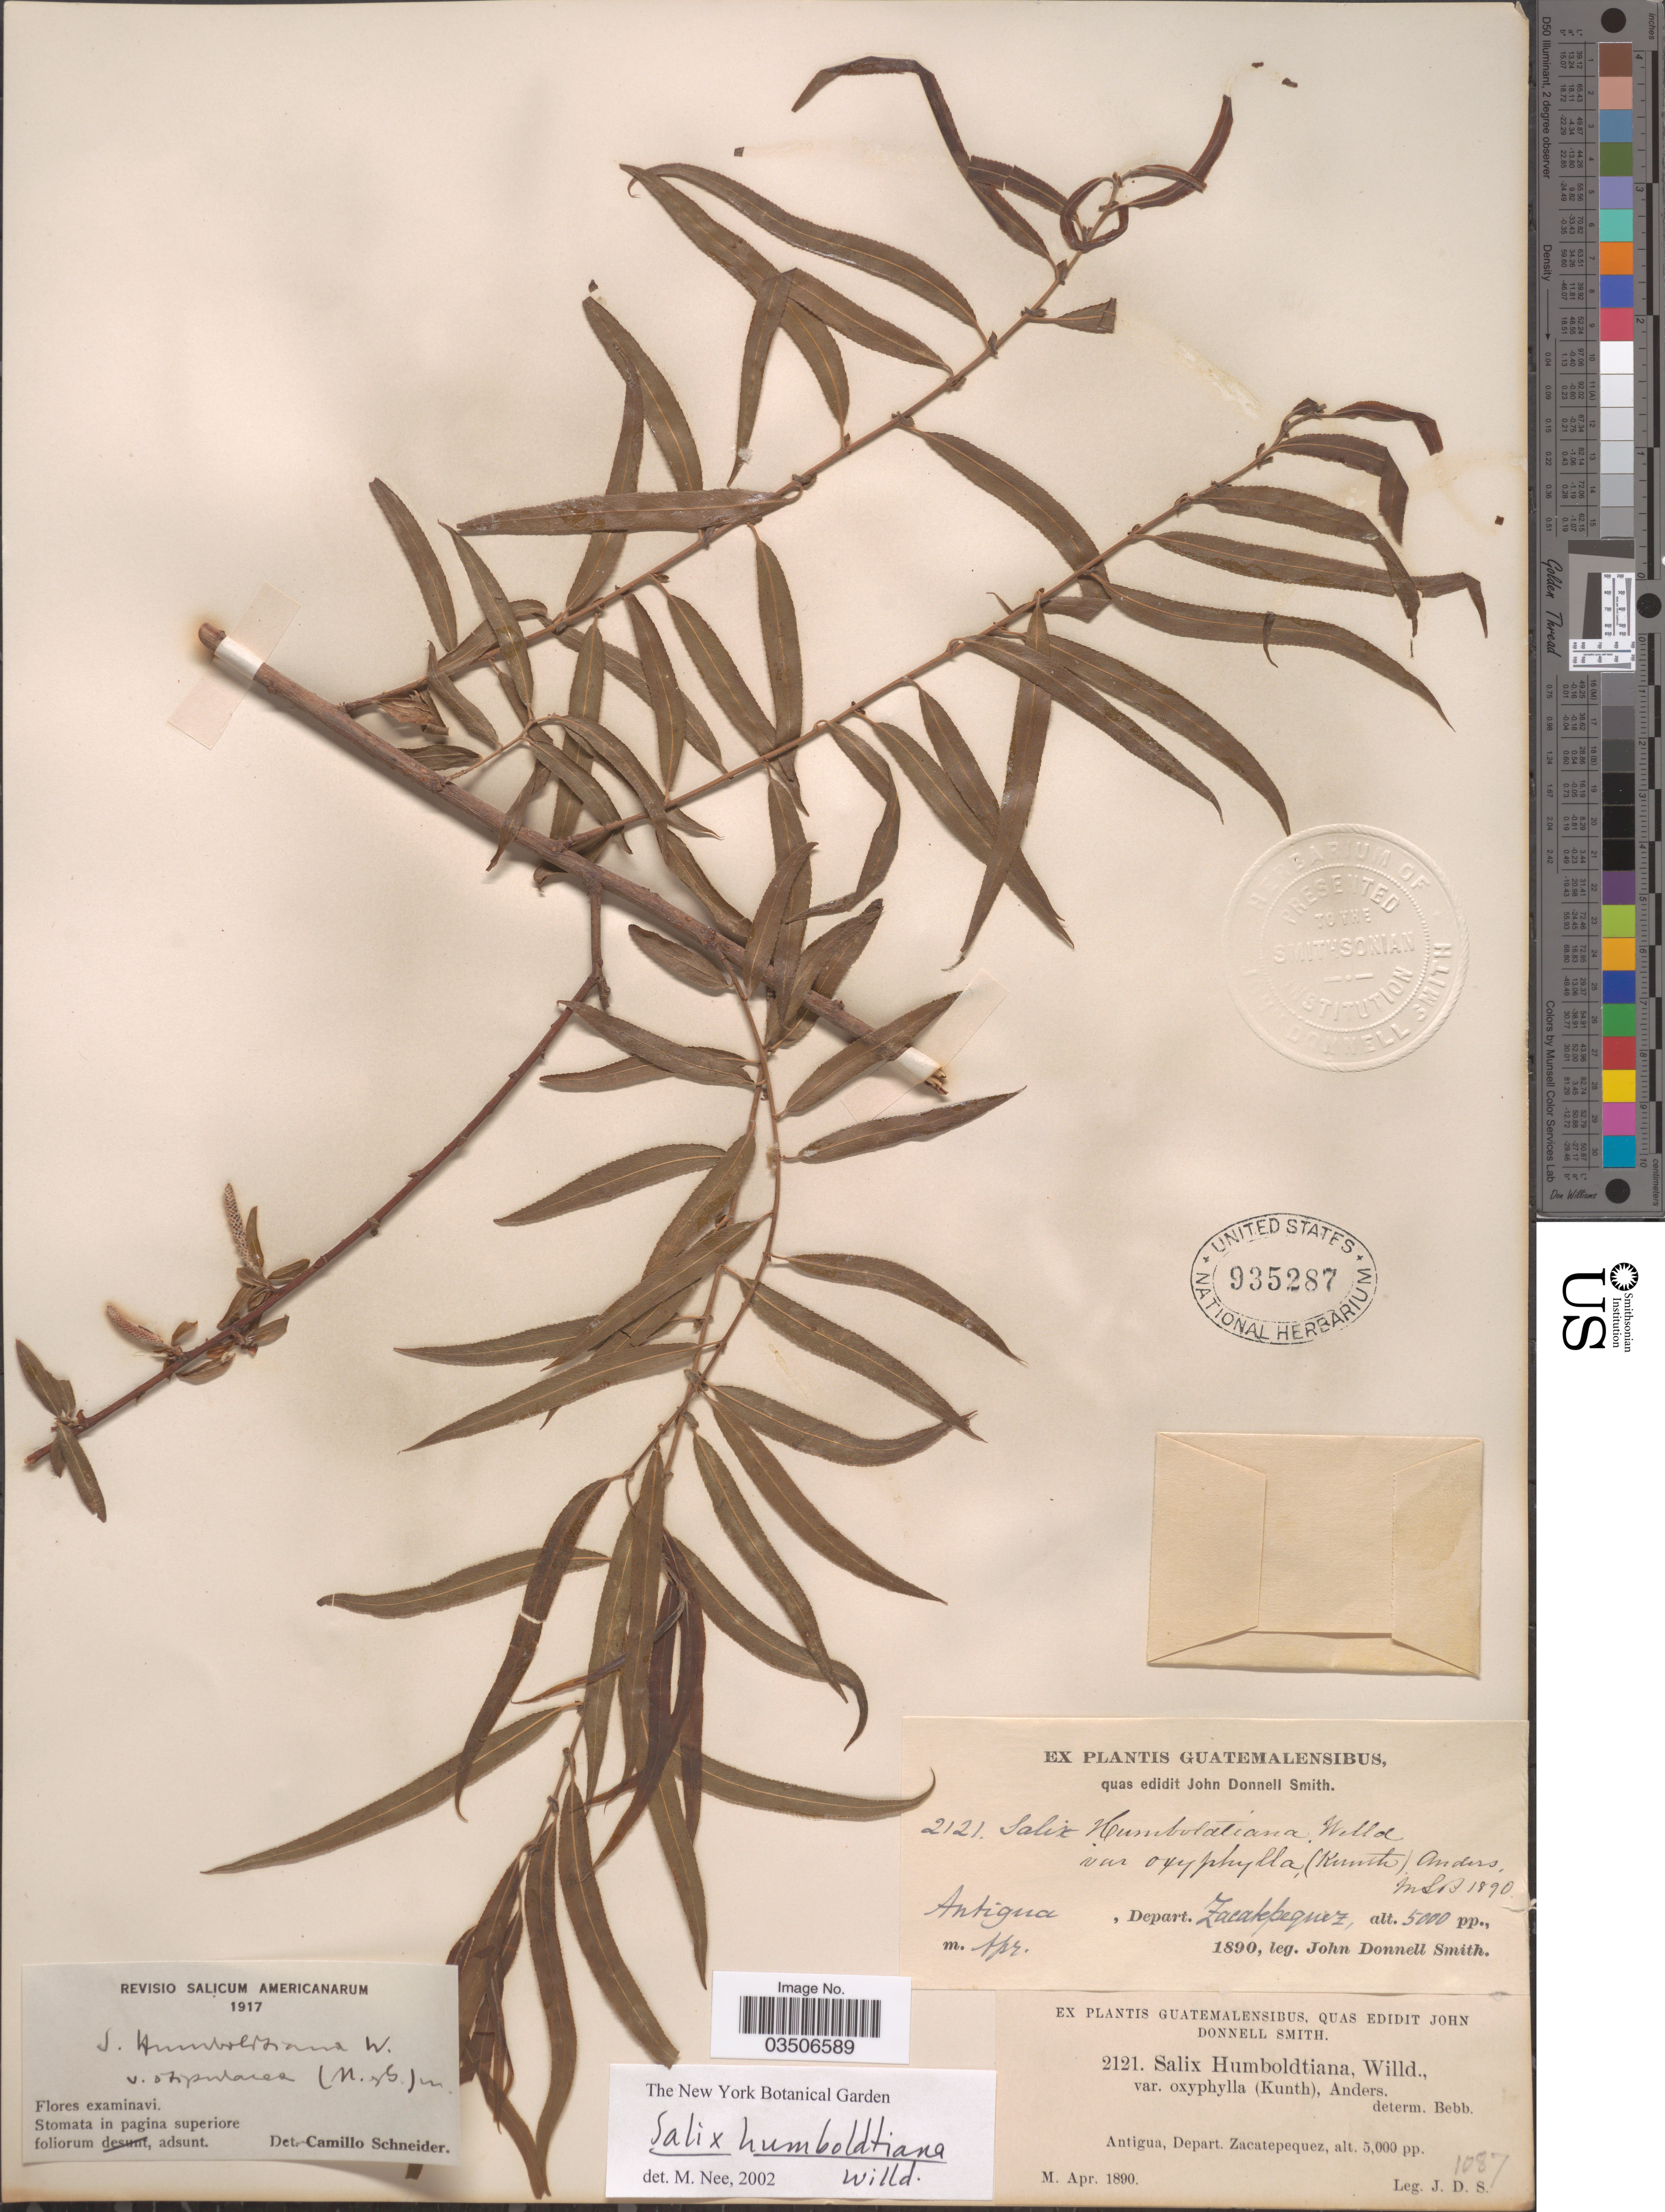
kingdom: Plantae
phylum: Tracheophyta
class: Magnoliopsida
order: Malpighiales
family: Salicaceae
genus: Salix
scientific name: Salix humboldtiana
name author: Willd.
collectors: J. Donnell Smith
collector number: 2121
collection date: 1890-04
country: Guatemala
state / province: Sacatepéquez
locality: Antigua, Depart. Zacatepequez.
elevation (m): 1524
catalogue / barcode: US 935287